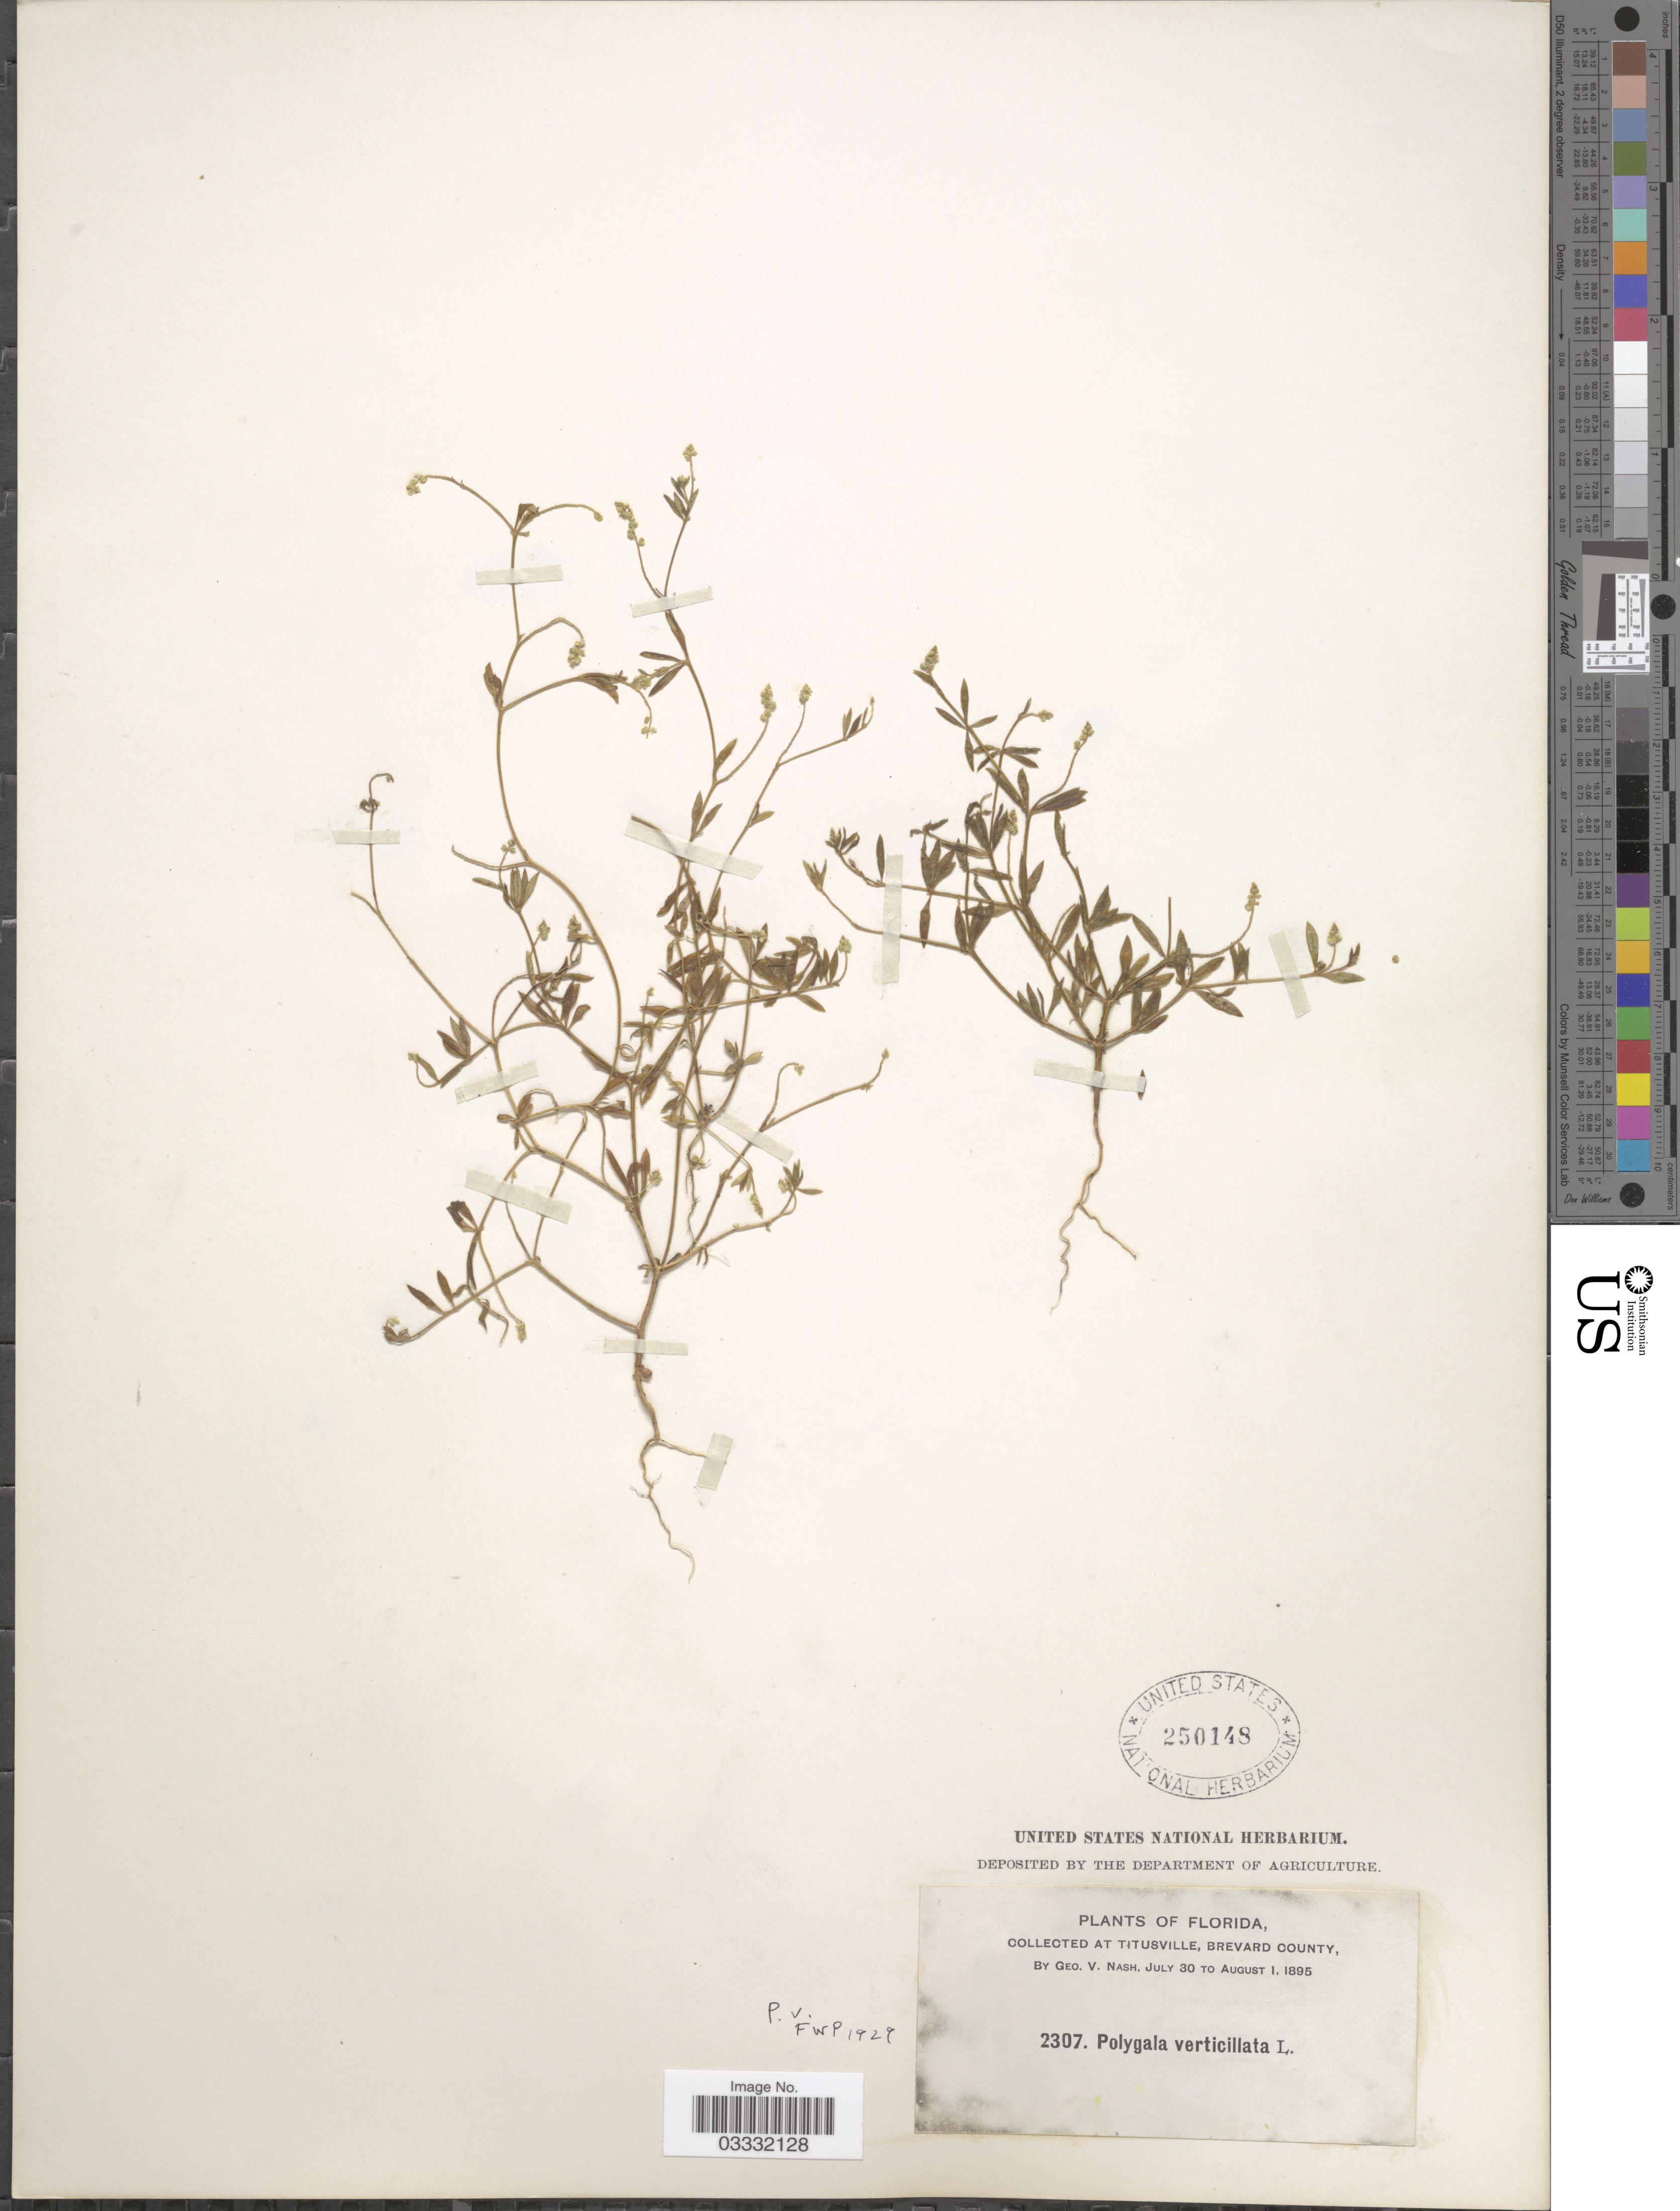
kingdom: Plantae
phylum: Tracheophyta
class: Magnoliopsida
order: Fabales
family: Polygalaceae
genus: Polygala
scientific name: Polygala verticillata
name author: L.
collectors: G. V. Nash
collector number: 2307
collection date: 1895-07-30/1895-08-01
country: United States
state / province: Florida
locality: At Titusville, Brevard County.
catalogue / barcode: US 250148